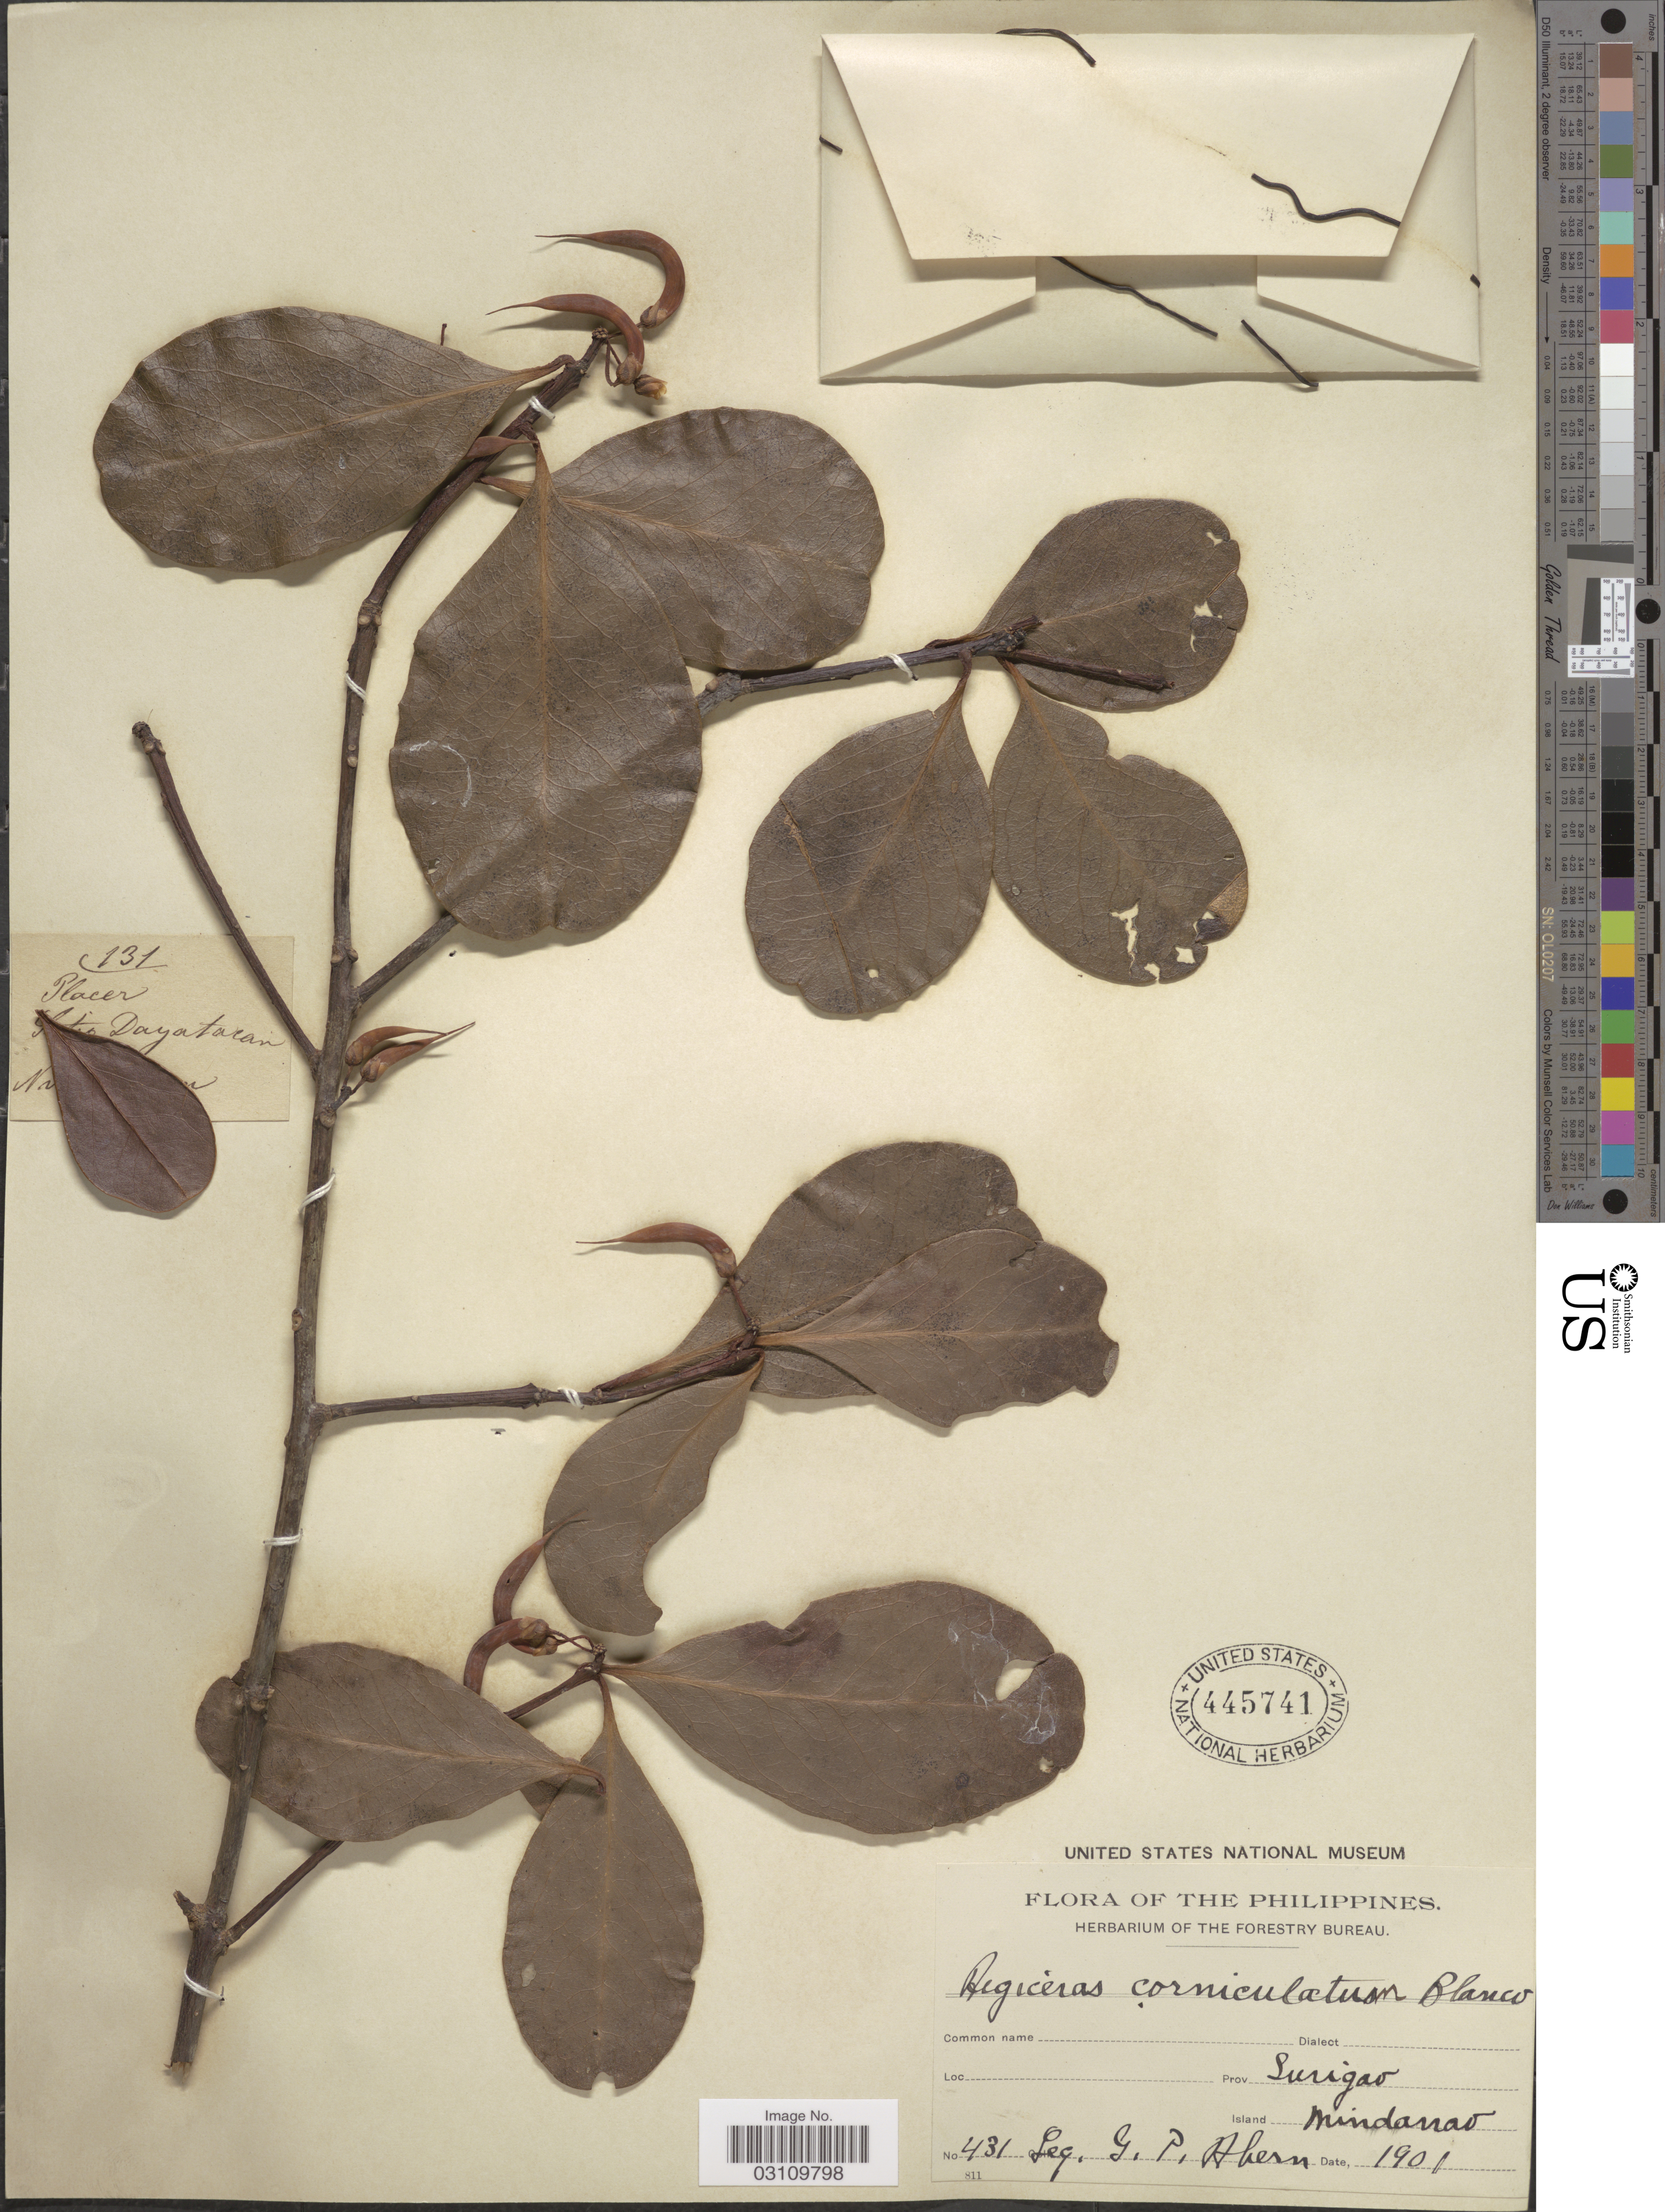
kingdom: Plantae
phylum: Tracheophyta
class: Magnoliopsida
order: Ericales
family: Primulaceae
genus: Aegiceras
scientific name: Aegiceras corniculatum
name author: (L.) Blanco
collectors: G. Ahern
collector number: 431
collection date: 1901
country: Philippines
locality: Prov Surigao, Island Mindanao.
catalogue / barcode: US 445741